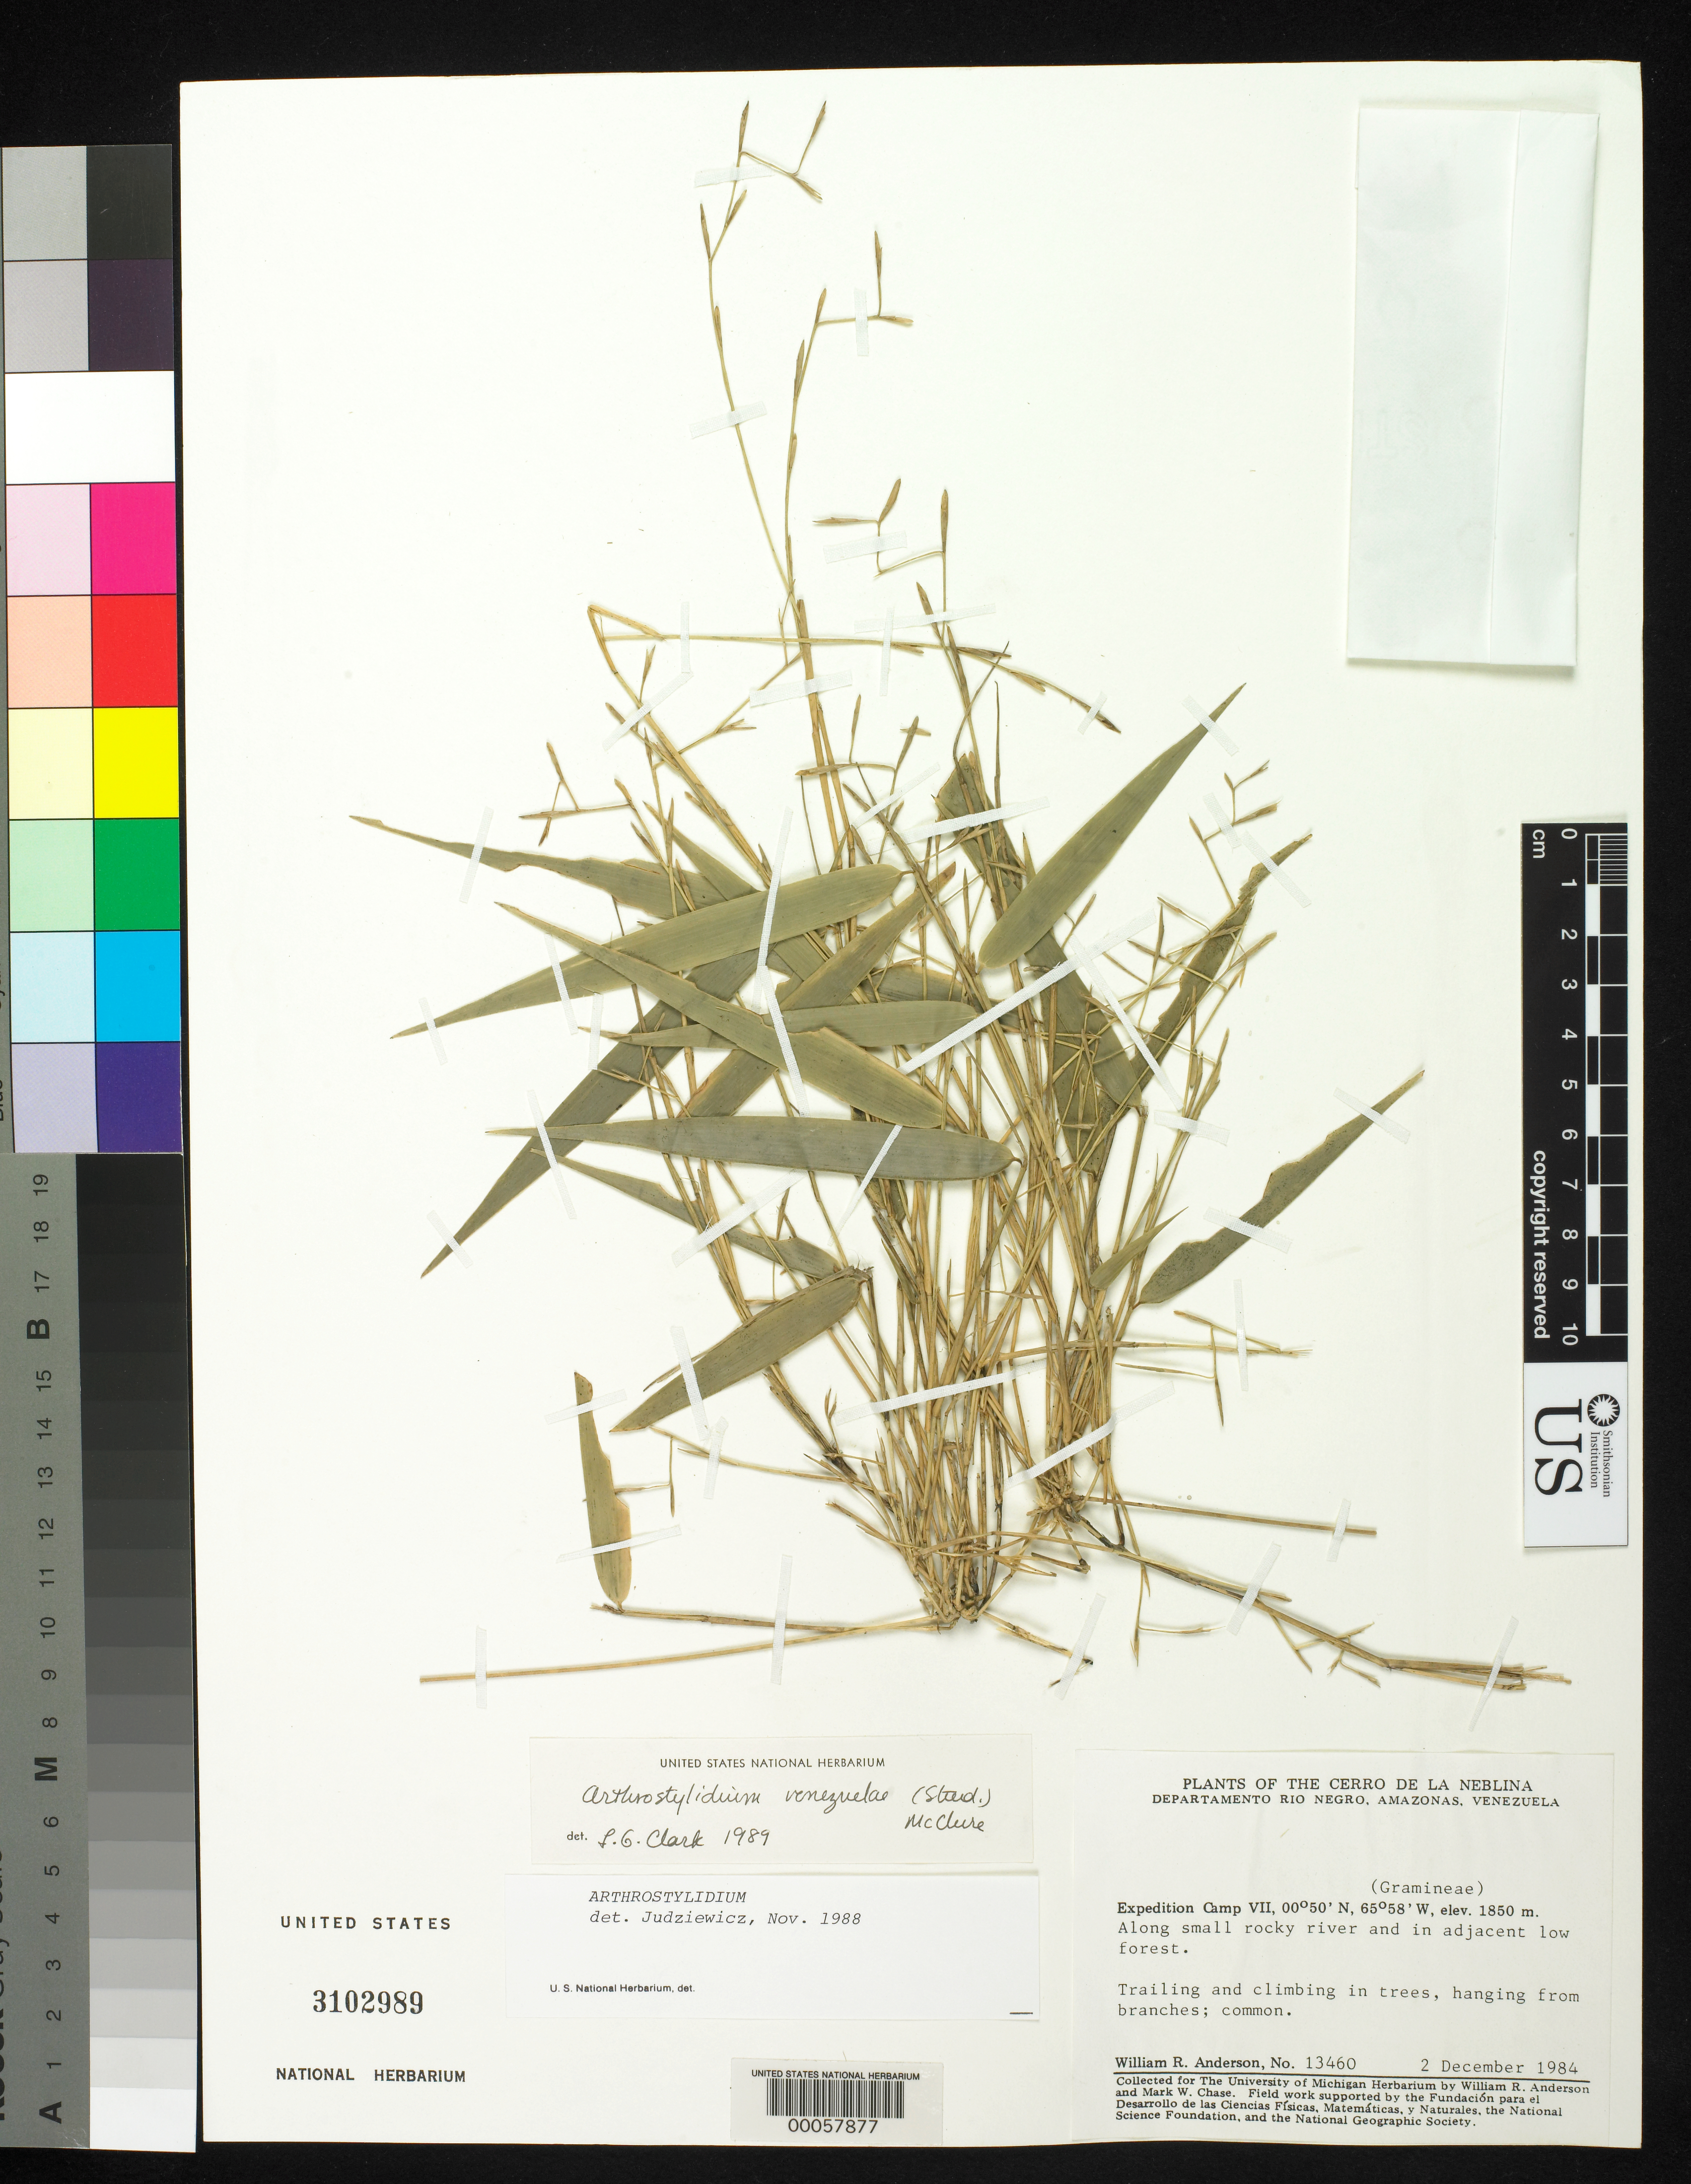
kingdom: Plantae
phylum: Tracheophyta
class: Liliopsida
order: Poales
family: Poaceae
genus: Arthrostylidium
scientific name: Arthrostylidium venezuelae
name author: (Steud.) McClure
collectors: W. R. Anderson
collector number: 13460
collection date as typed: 02 Dec 1984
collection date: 1984-12-02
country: Venezuela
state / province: Amazonas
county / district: Rio Negro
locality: Expedition camp 7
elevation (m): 1850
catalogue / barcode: US 3102989